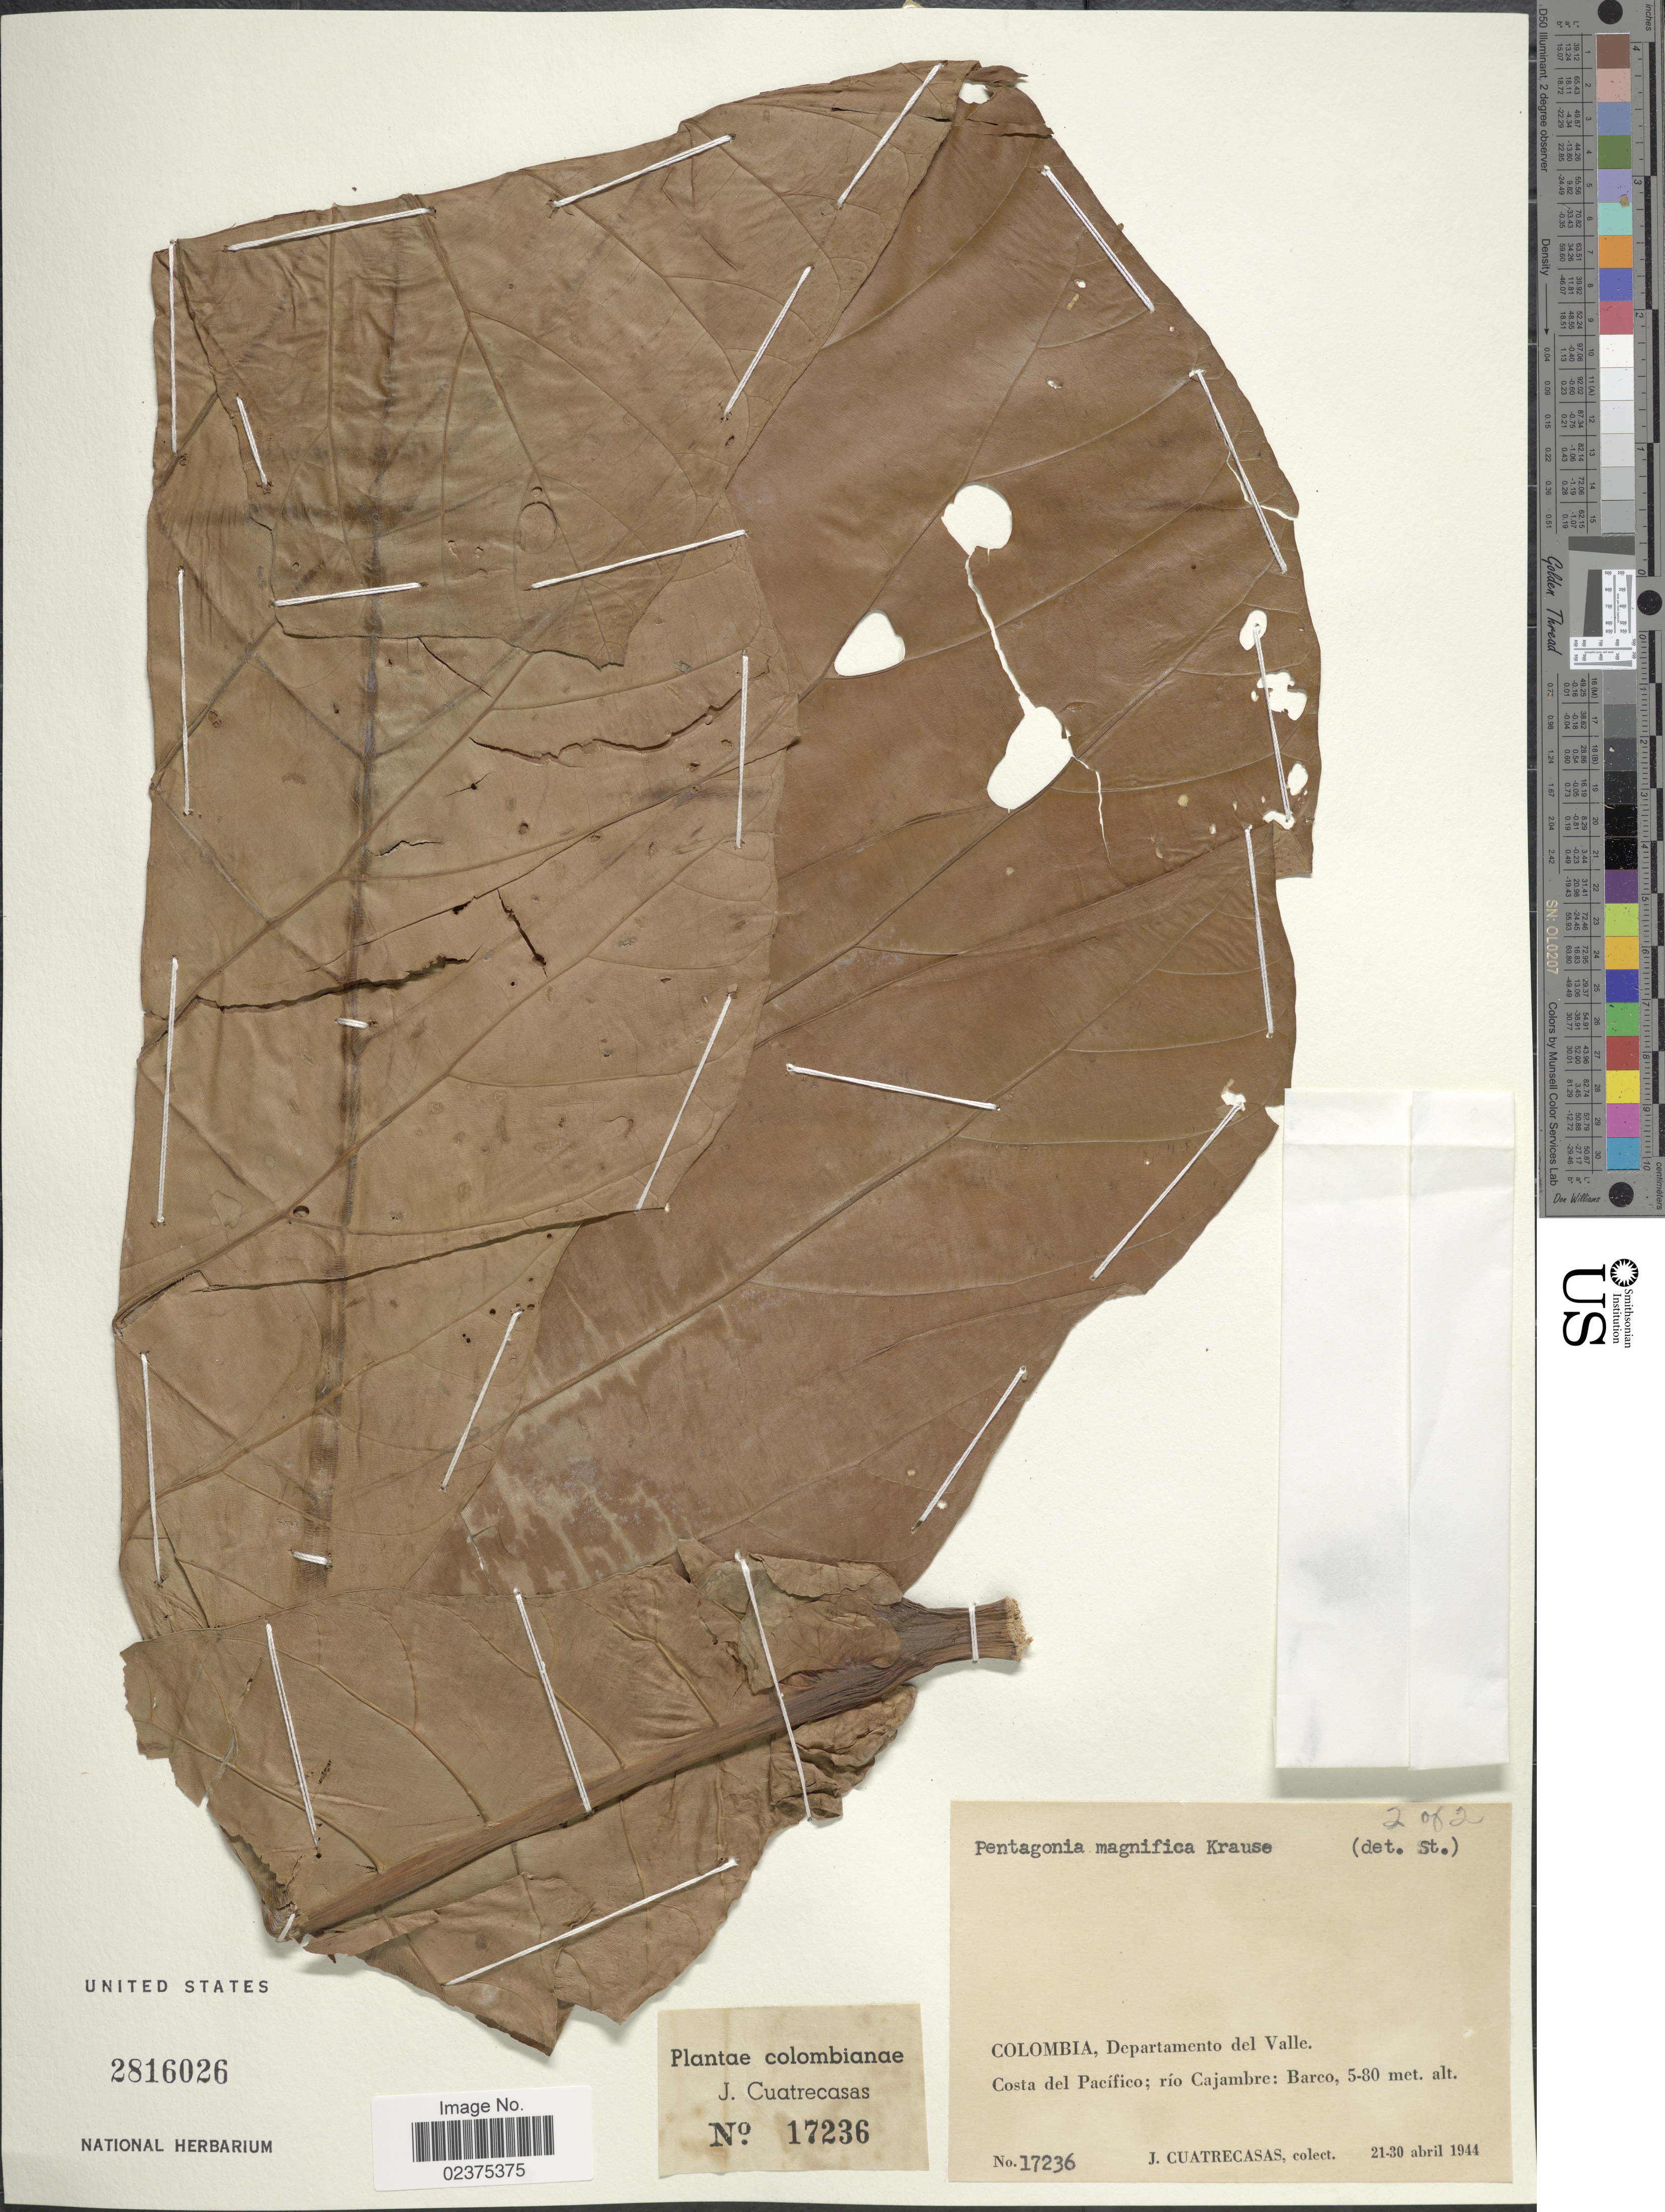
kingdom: Plantae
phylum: Tracheophyta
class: Magnoliopsida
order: Gentianales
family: Rubiaceae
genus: Pentagonia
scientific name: Pentagonia magnifica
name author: K. Krause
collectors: J. Cuatrecasas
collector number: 17236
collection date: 1944-04-21/1944-04-30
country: Colombia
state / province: Valle del Cauca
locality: Colombia, Departamento del Valle, Costa del Pacifico, rio Cajambre: Barco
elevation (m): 5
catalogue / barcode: US 2816026